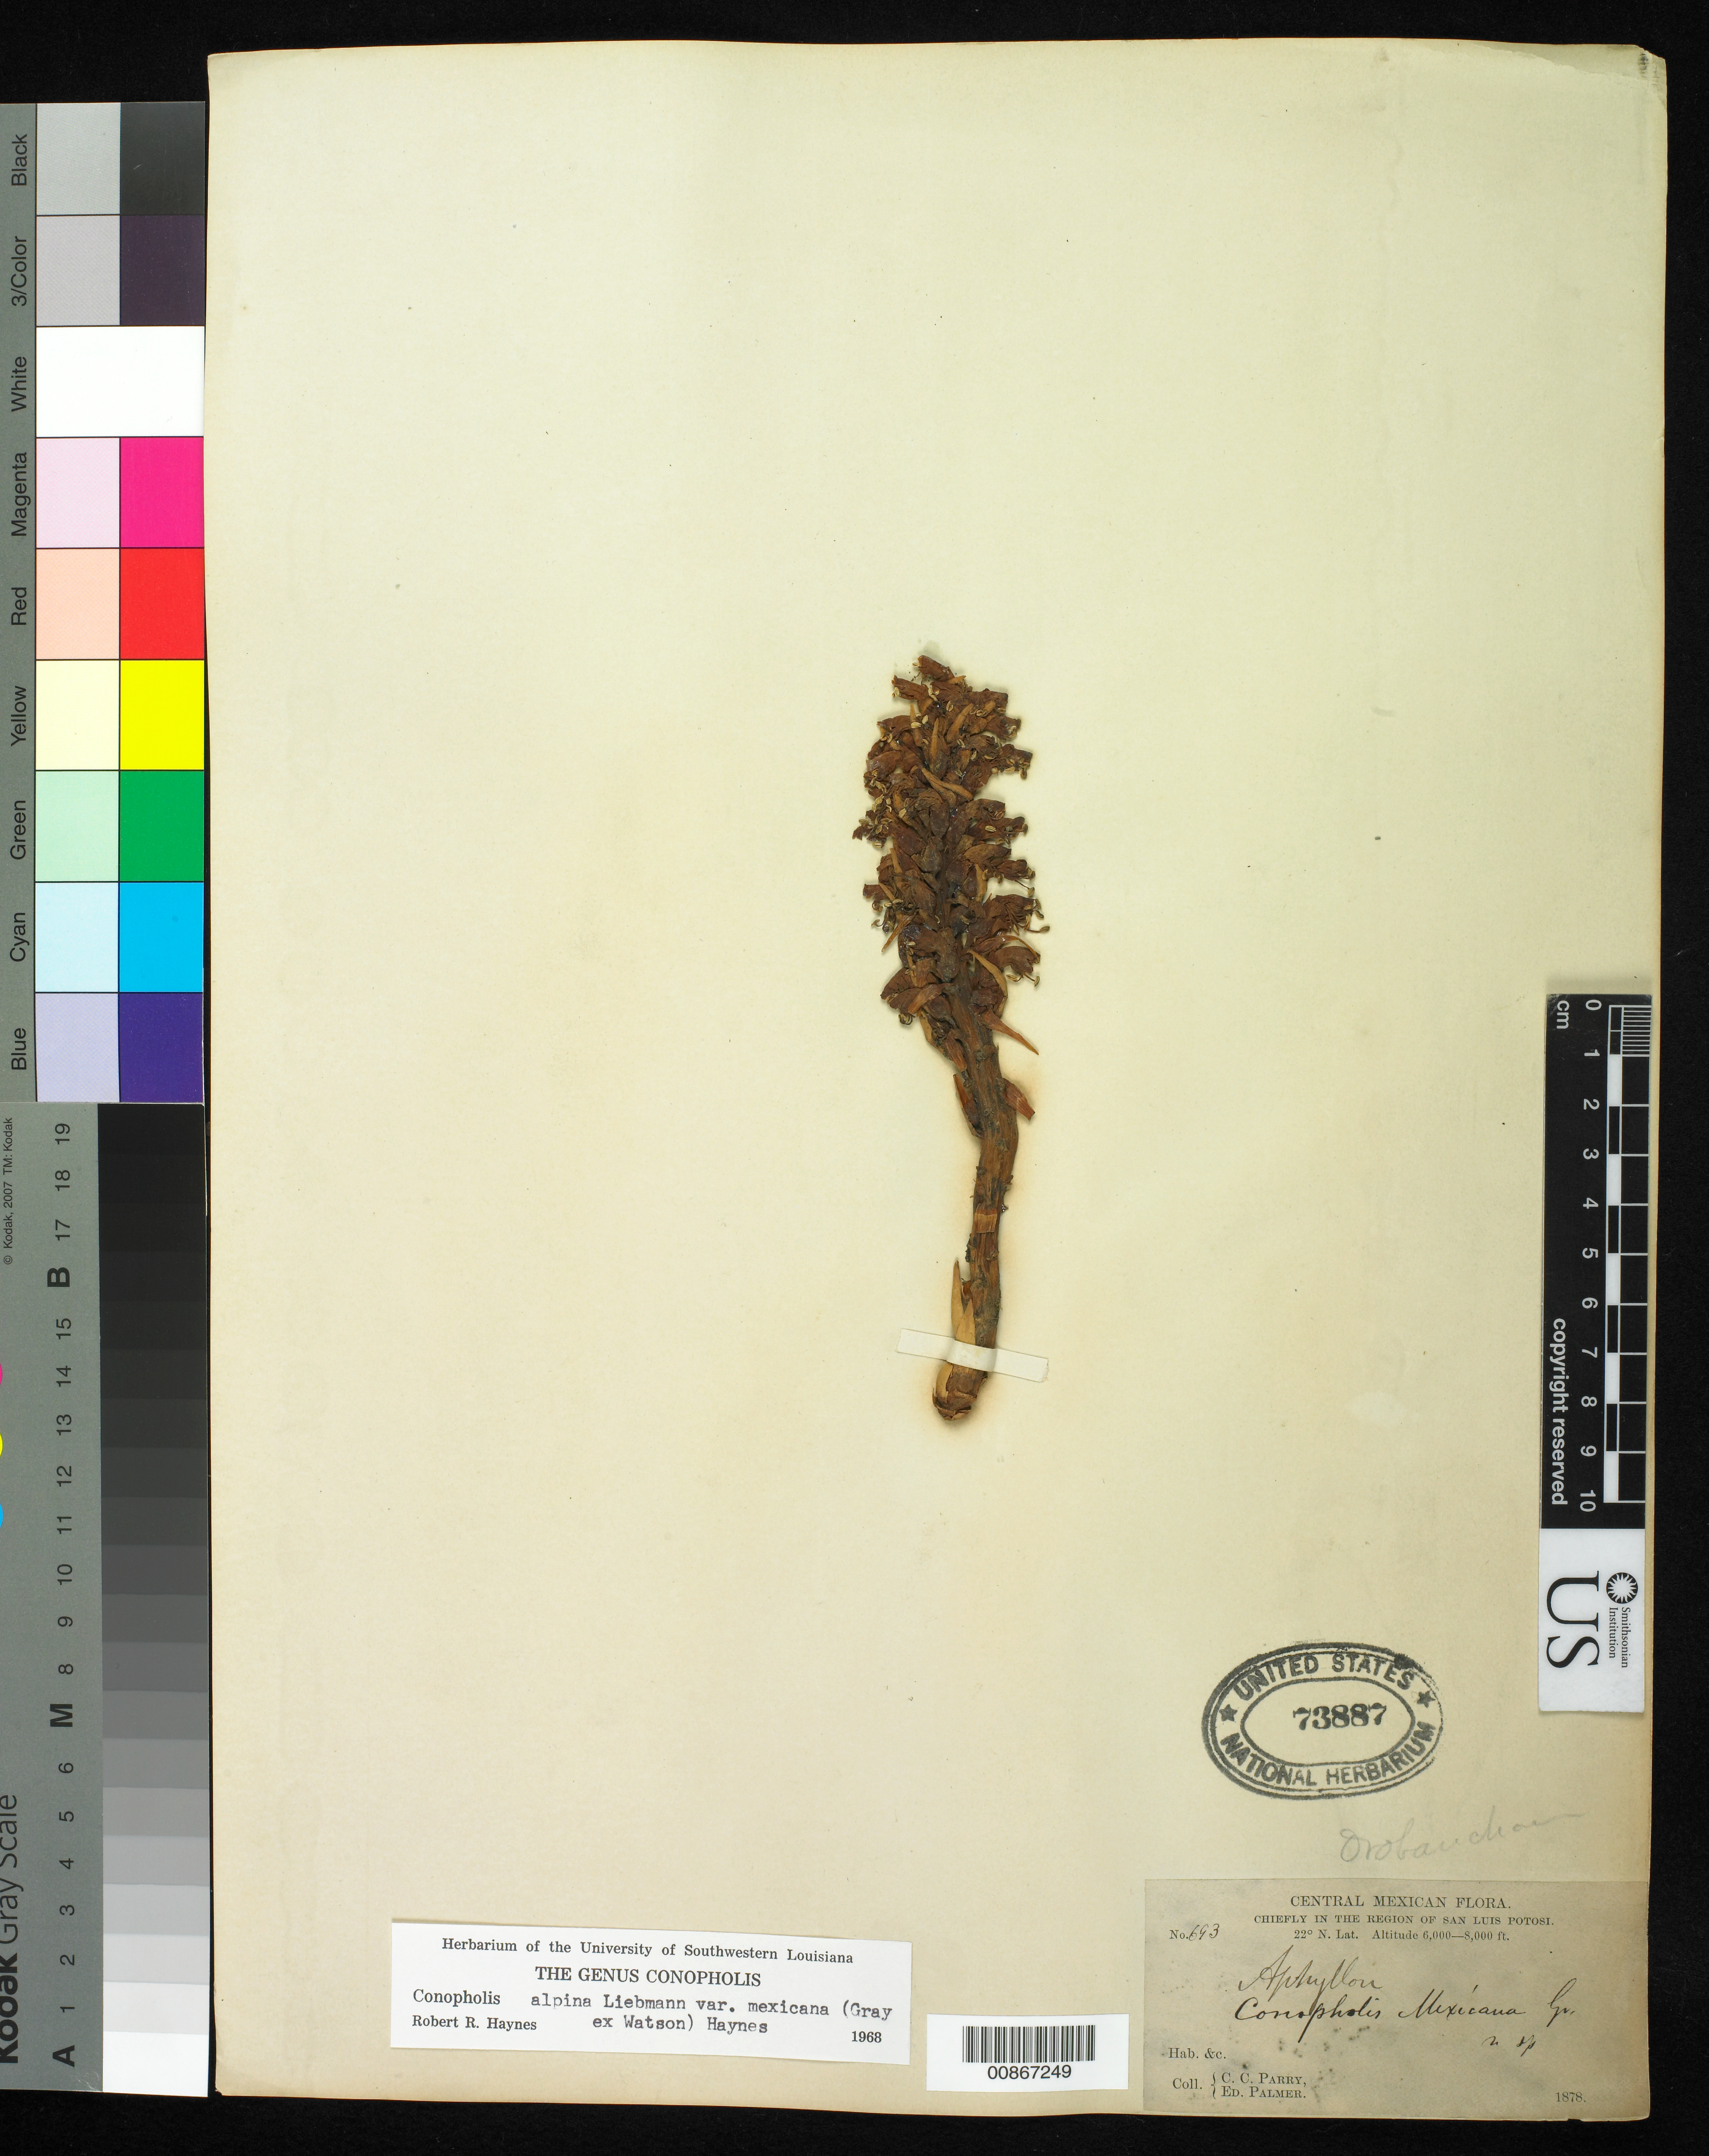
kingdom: Plantae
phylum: Tracheophyta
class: Magnoliopsida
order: Lamiales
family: Orobanchaceae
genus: Conopholis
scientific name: Conopholis alpina var. mexicana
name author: (A. Gray ex S. Watson) R.R. Haynes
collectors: C. C. Parry & E. Palmer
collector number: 693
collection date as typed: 1878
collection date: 1878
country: Mexico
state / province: San Luis Potosí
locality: Chiefly in the region of San Luis Potosí.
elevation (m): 1829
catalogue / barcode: US 73887